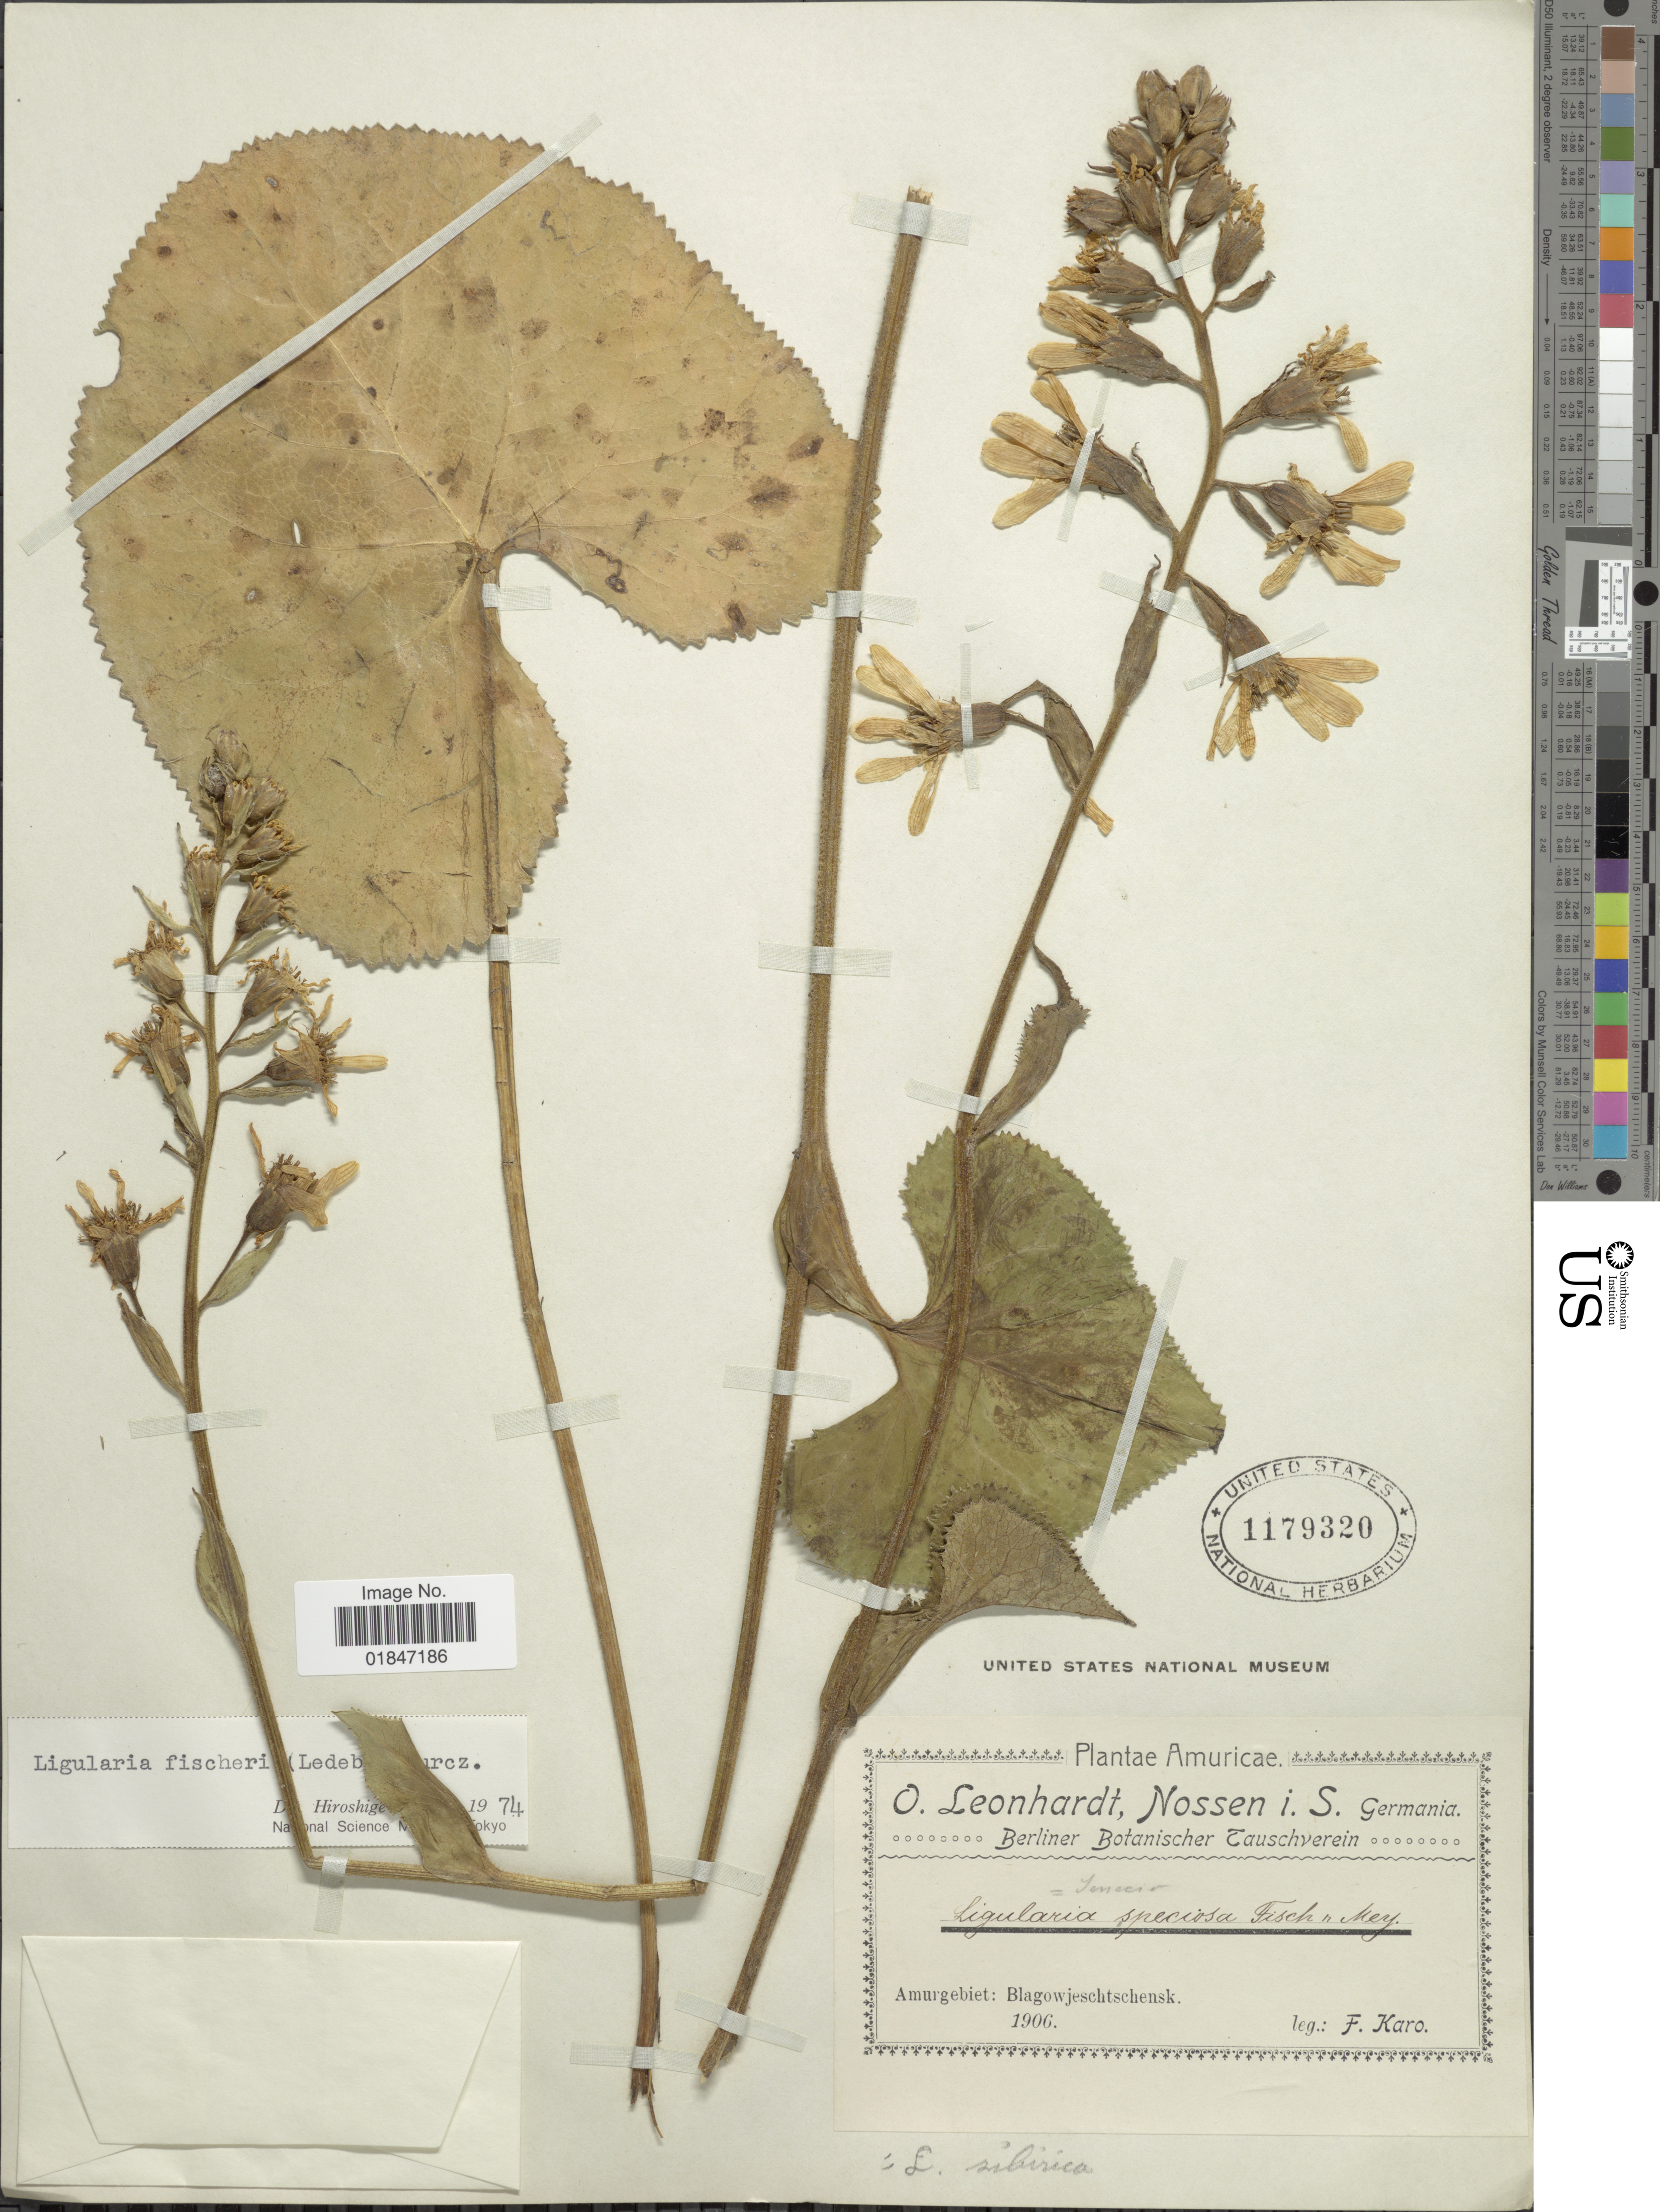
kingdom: Plantae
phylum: Tracheophyta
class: Magnoliopsida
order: Asterales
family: Asteraceae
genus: Ligularia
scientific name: Ligularia fischeri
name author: (Ledeb.) Turcz.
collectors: F. Karo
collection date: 1906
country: Russian Federation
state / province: Amur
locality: Amuricae. Amurgebiet: Blagowjeschtschensk.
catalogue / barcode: US 1179320